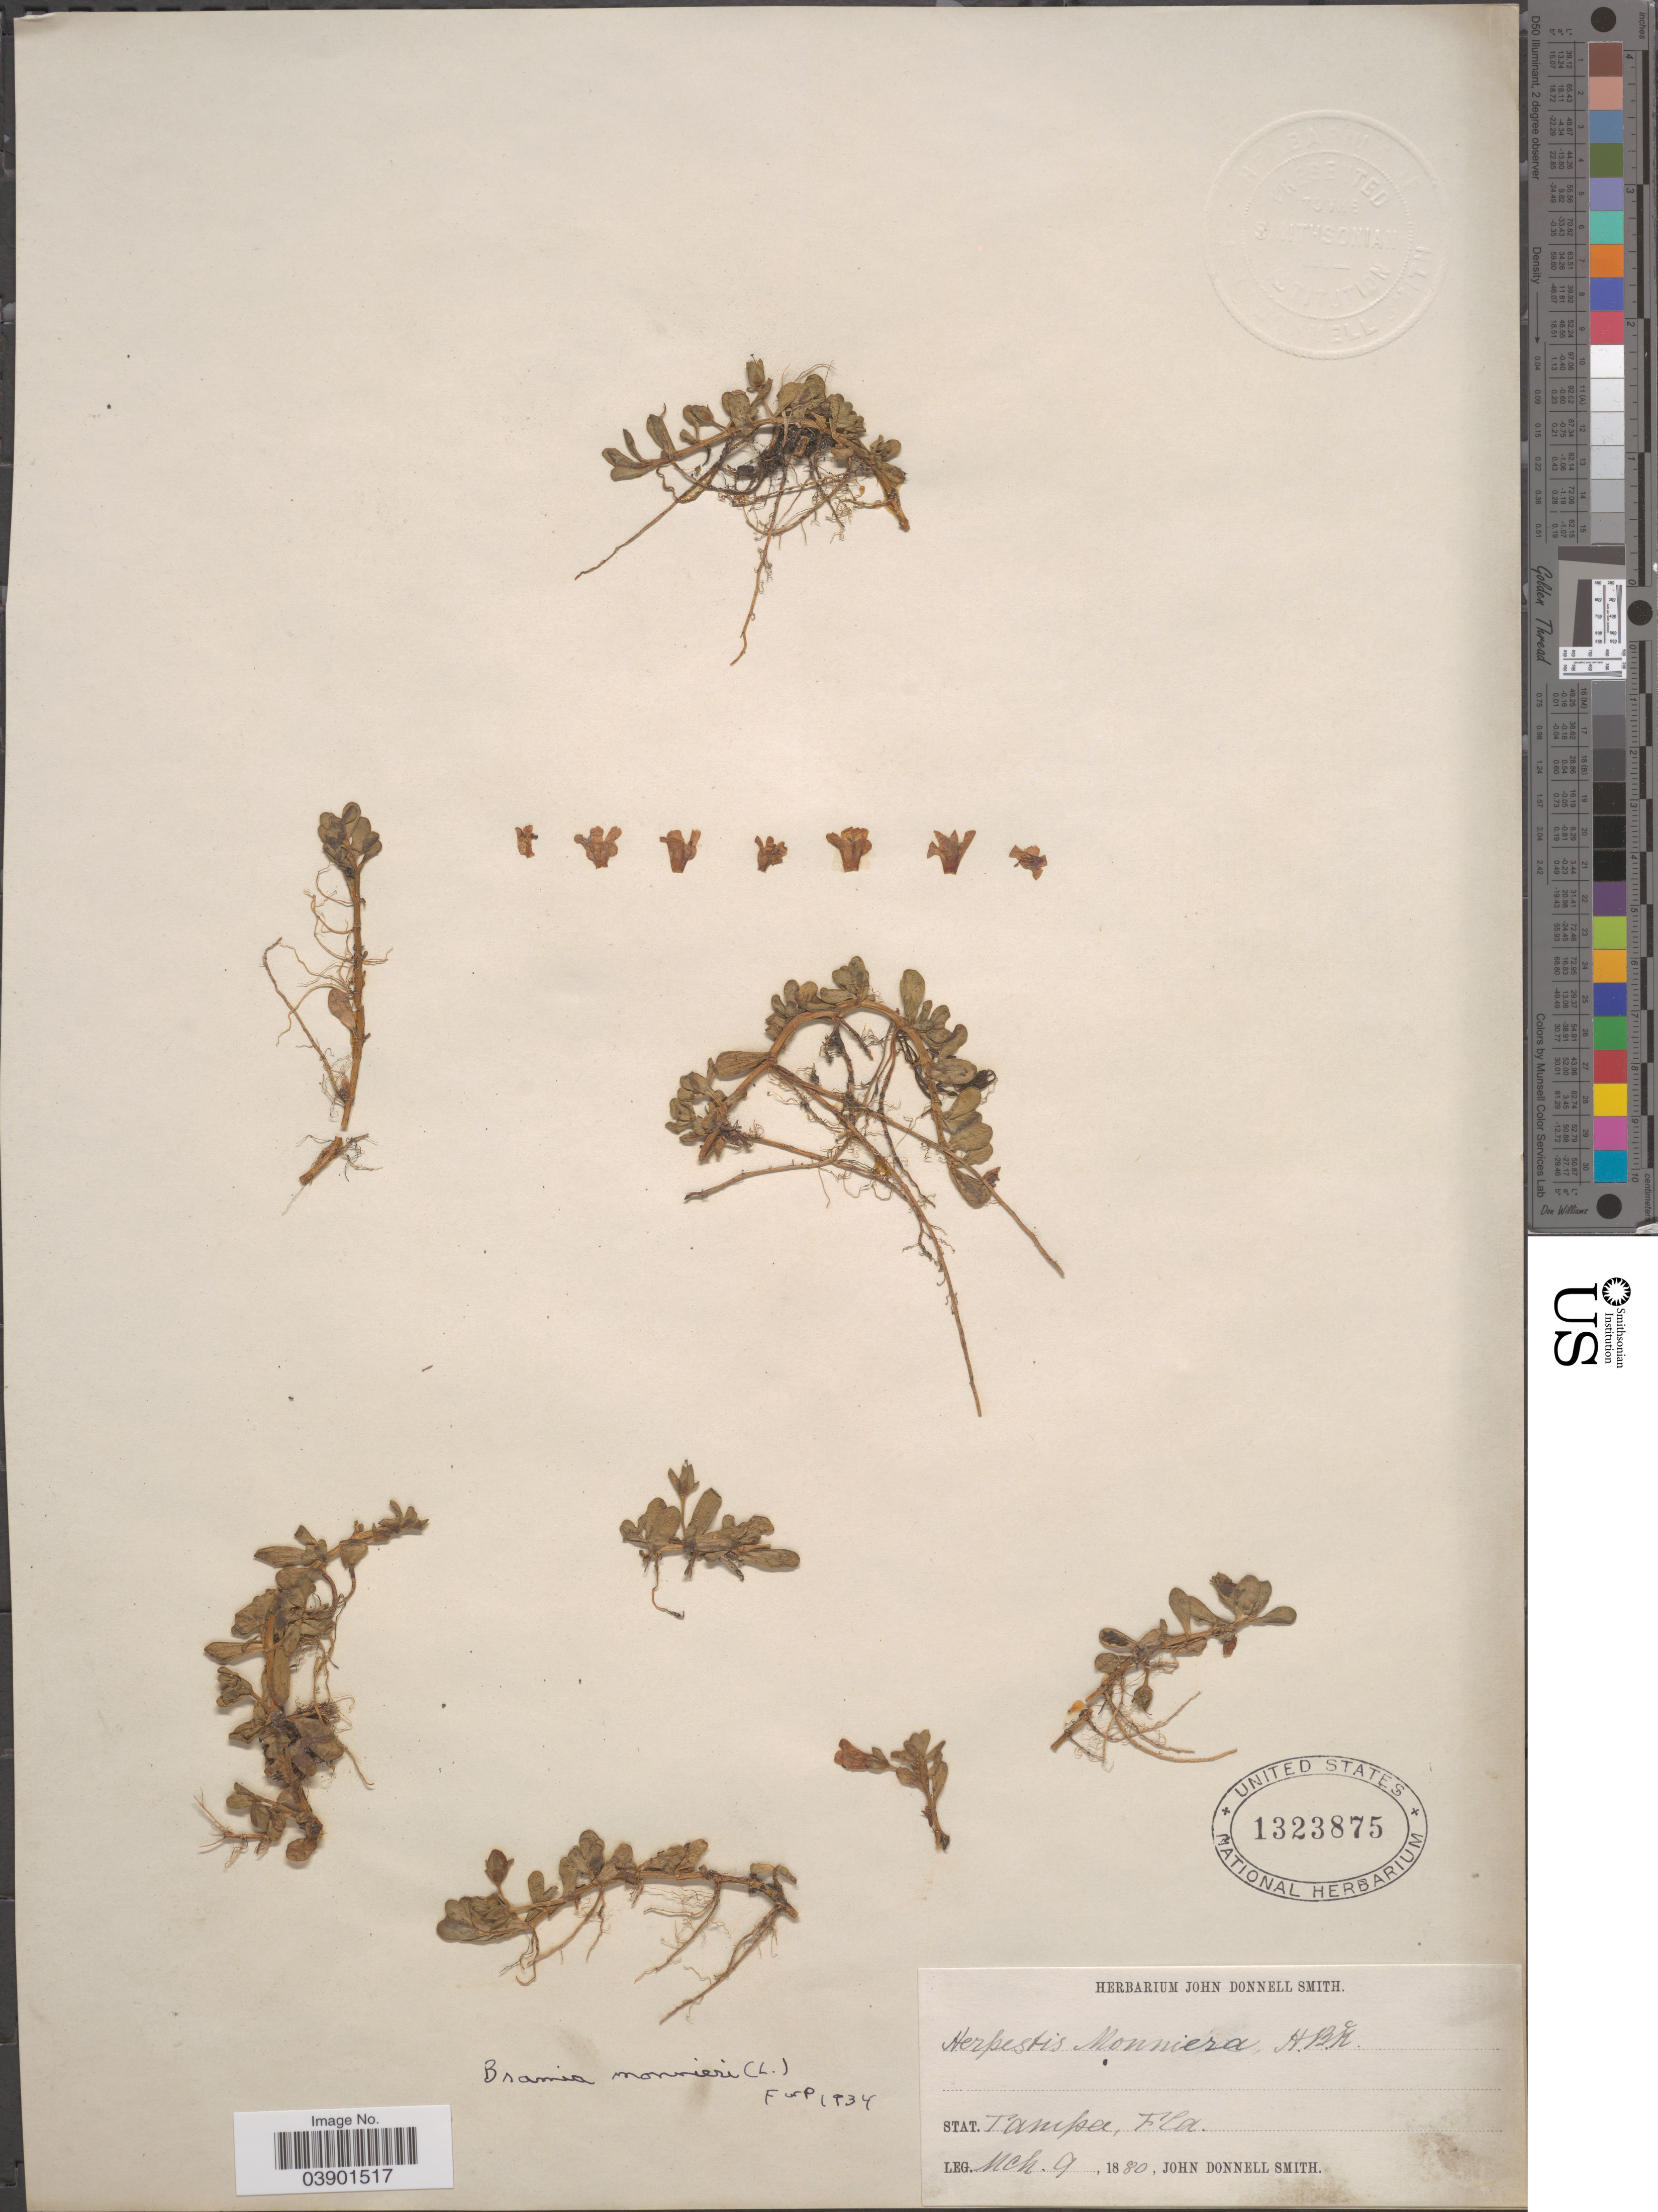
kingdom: Plantae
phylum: Tracheophyta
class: Magnoliopsida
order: Lamiales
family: Plantaginaceae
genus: Bacopa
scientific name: Bacopa monnieri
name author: (L.) Pennell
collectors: J. Donnell Smith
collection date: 1880-03-09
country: United States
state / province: Florida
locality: Stat. Tampa.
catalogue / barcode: US 1323875